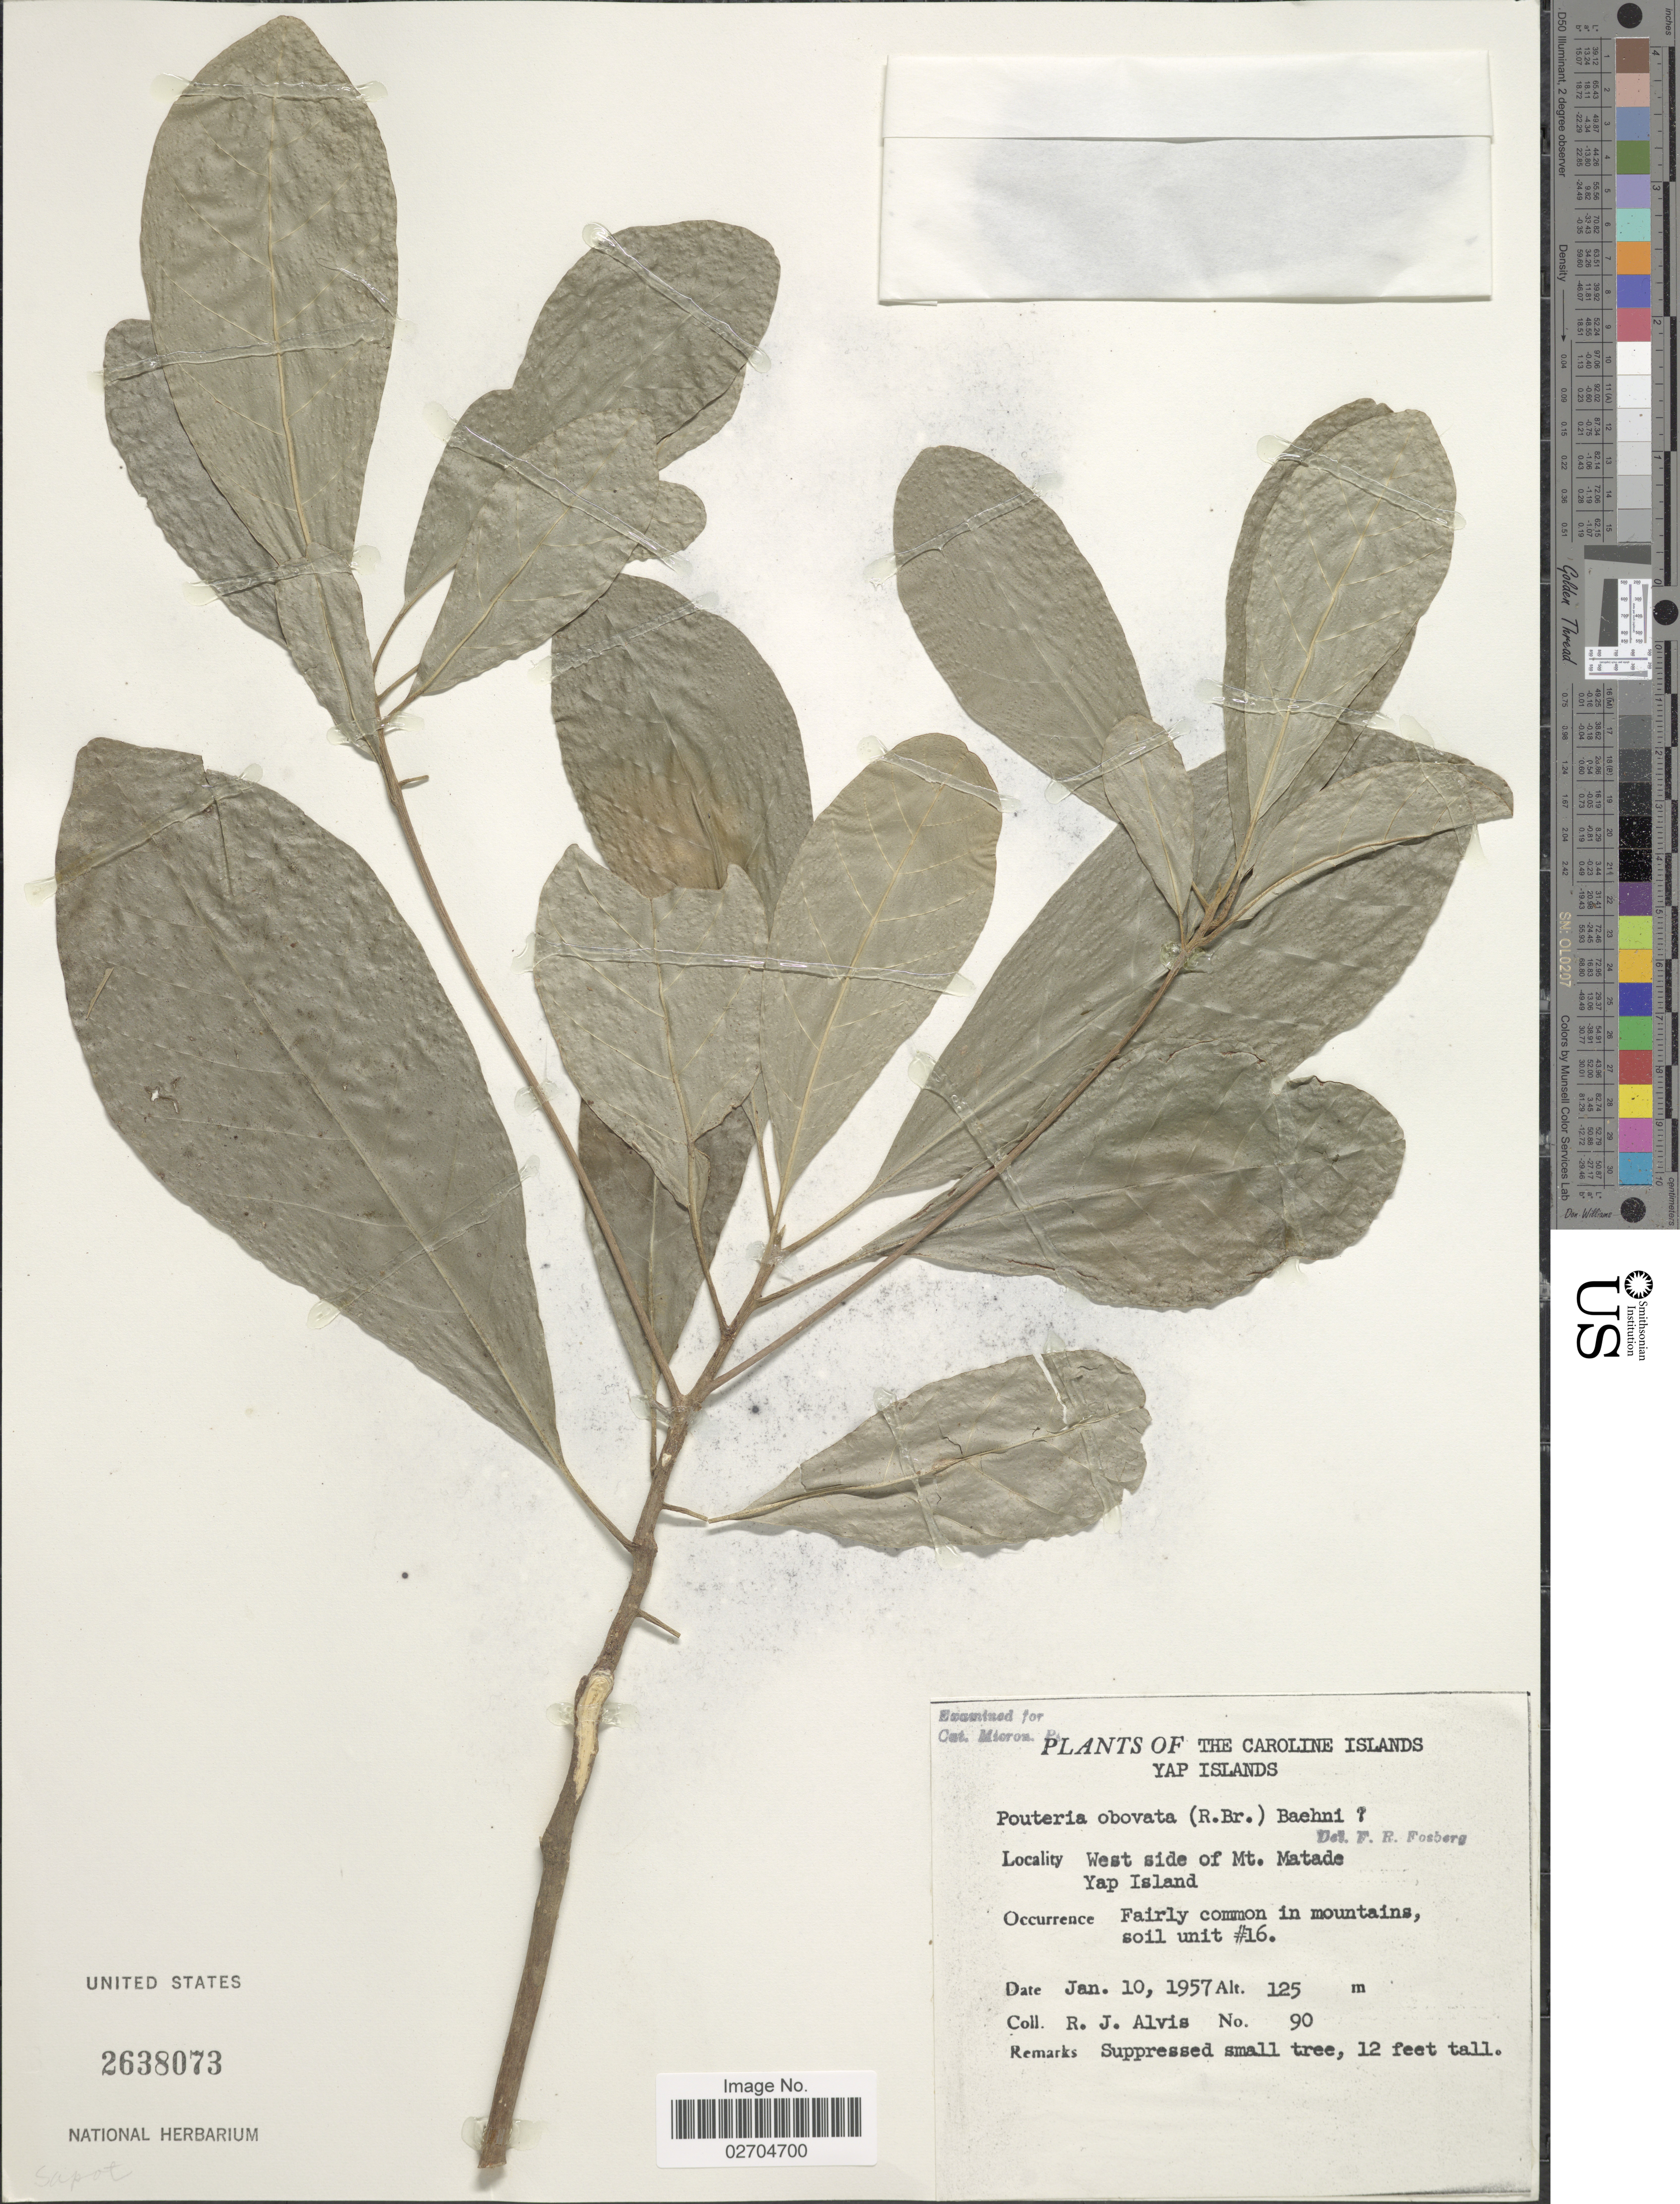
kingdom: Plantae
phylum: Tracheophyta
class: Magnoliopsida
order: Ericales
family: Sapotaceae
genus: Planchonella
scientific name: Planchonella obovata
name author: (R. Br.) Pierre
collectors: R. Alvis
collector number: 90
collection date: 1957-01-10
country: Micronesia, Federated States of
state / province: Yap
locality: Caroline Islands. West side of Mt. Matade. Yap island. Soil Unit #16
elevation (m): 125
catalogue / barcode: US 2638073